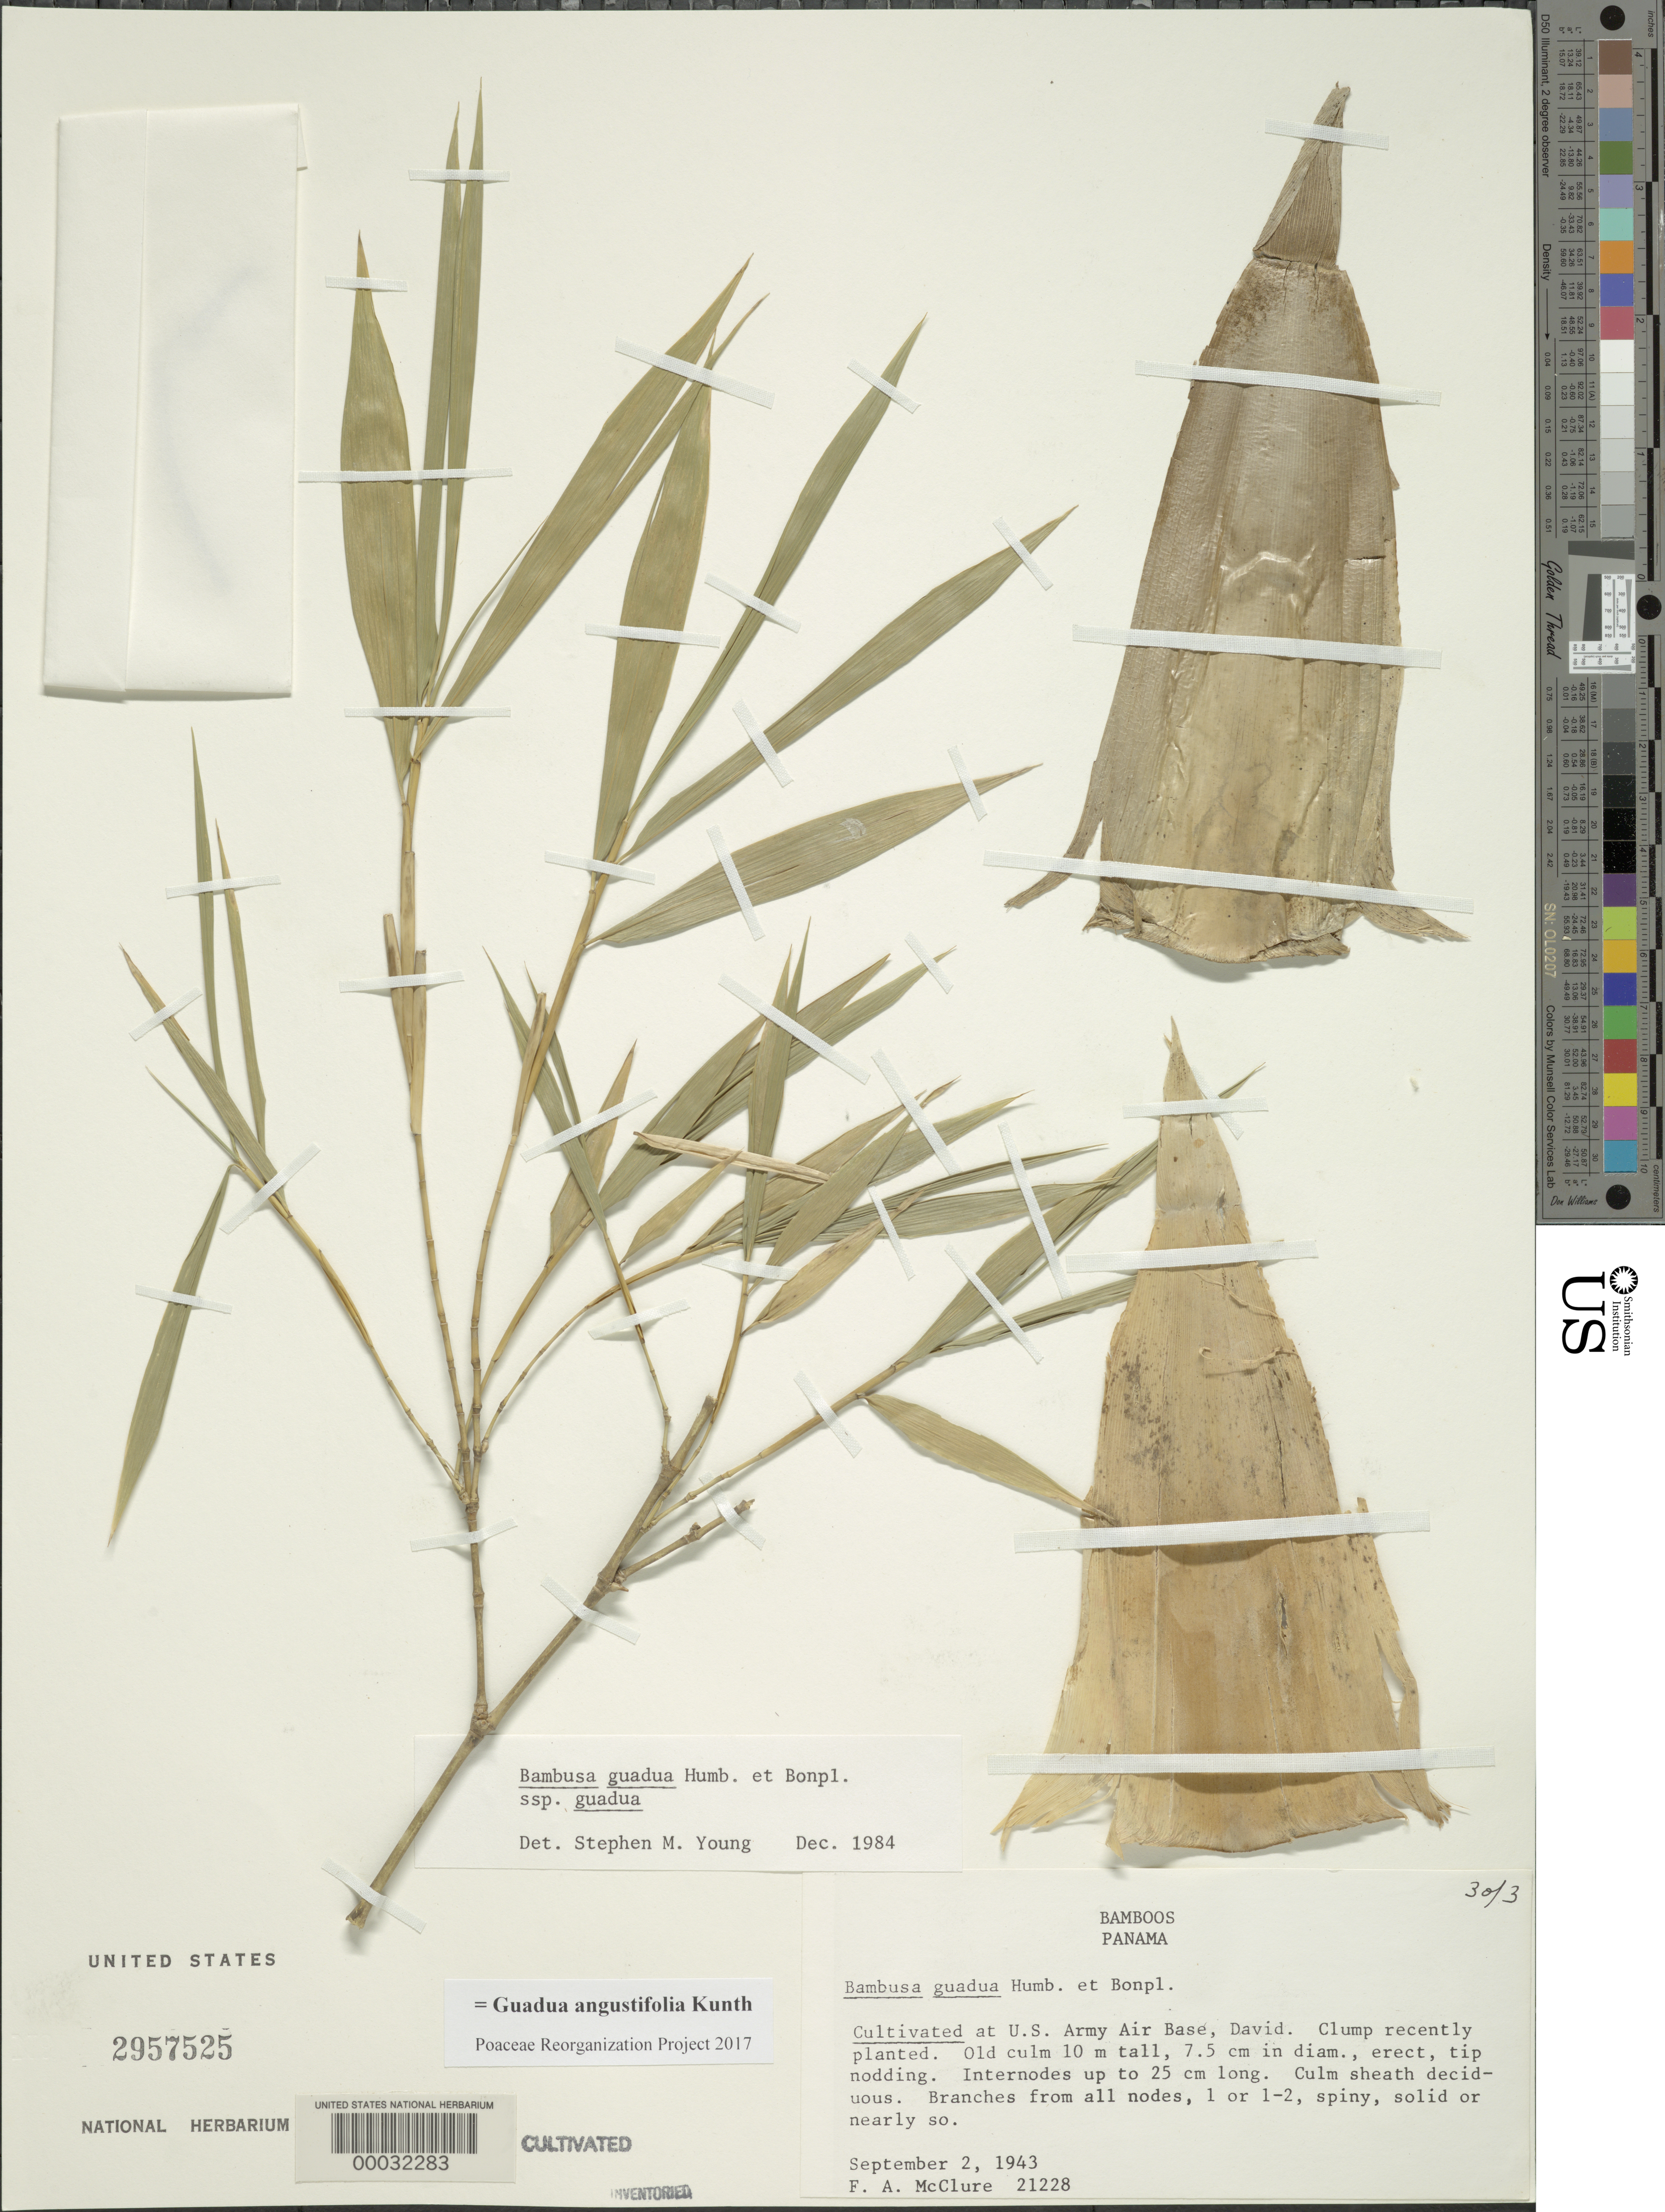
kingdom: Plantae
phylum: Tracheophyta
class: Liliopsida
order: Poales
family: Poaceae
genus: Guadua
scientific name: Guadua angustifolia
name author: Kunth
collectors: F. A. McClure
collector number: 21228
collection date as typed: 02 Sep 1943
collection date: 1943-09-02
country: Panama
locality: U.S. Army Air Base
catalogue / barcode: US 2957525